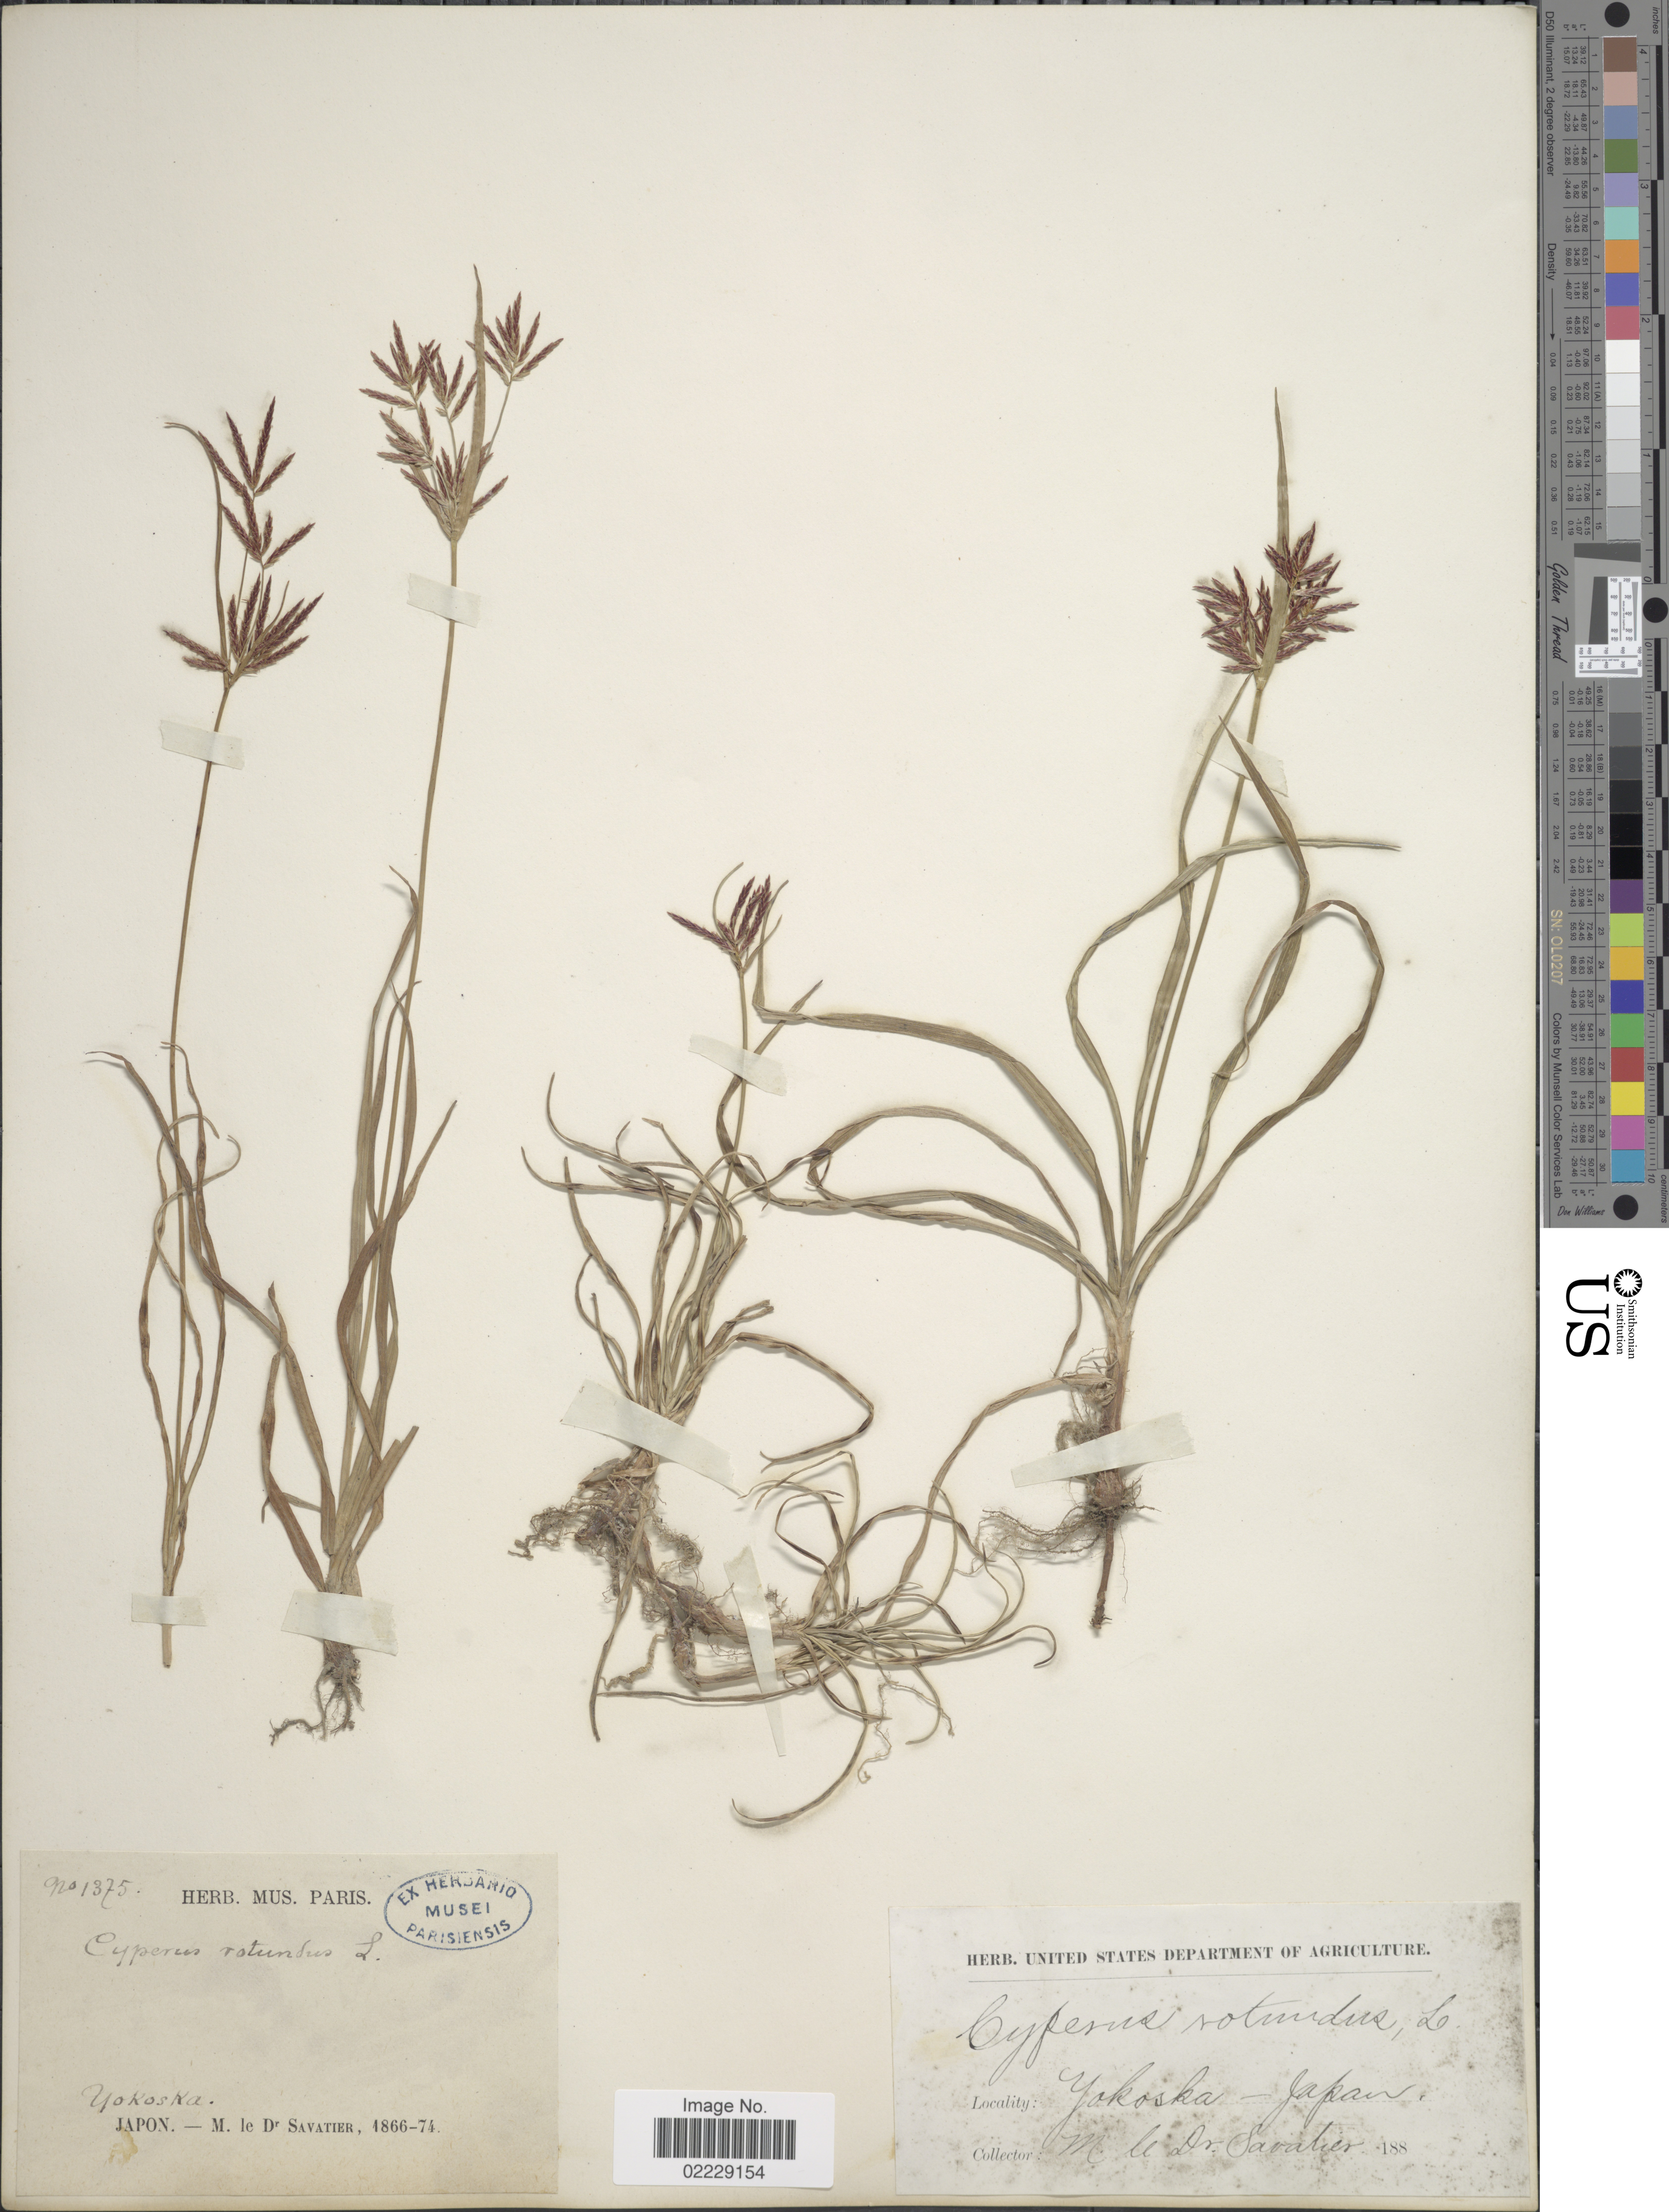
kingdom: Plantae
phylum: Tracheophyta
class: Liliopsida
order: Poales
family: Cyperaceae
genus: Cyperus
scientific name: Cyperus rotundus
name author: L.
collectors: M. Savatier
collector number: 1375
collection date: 1866/1874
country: Japan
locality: Yokoska.